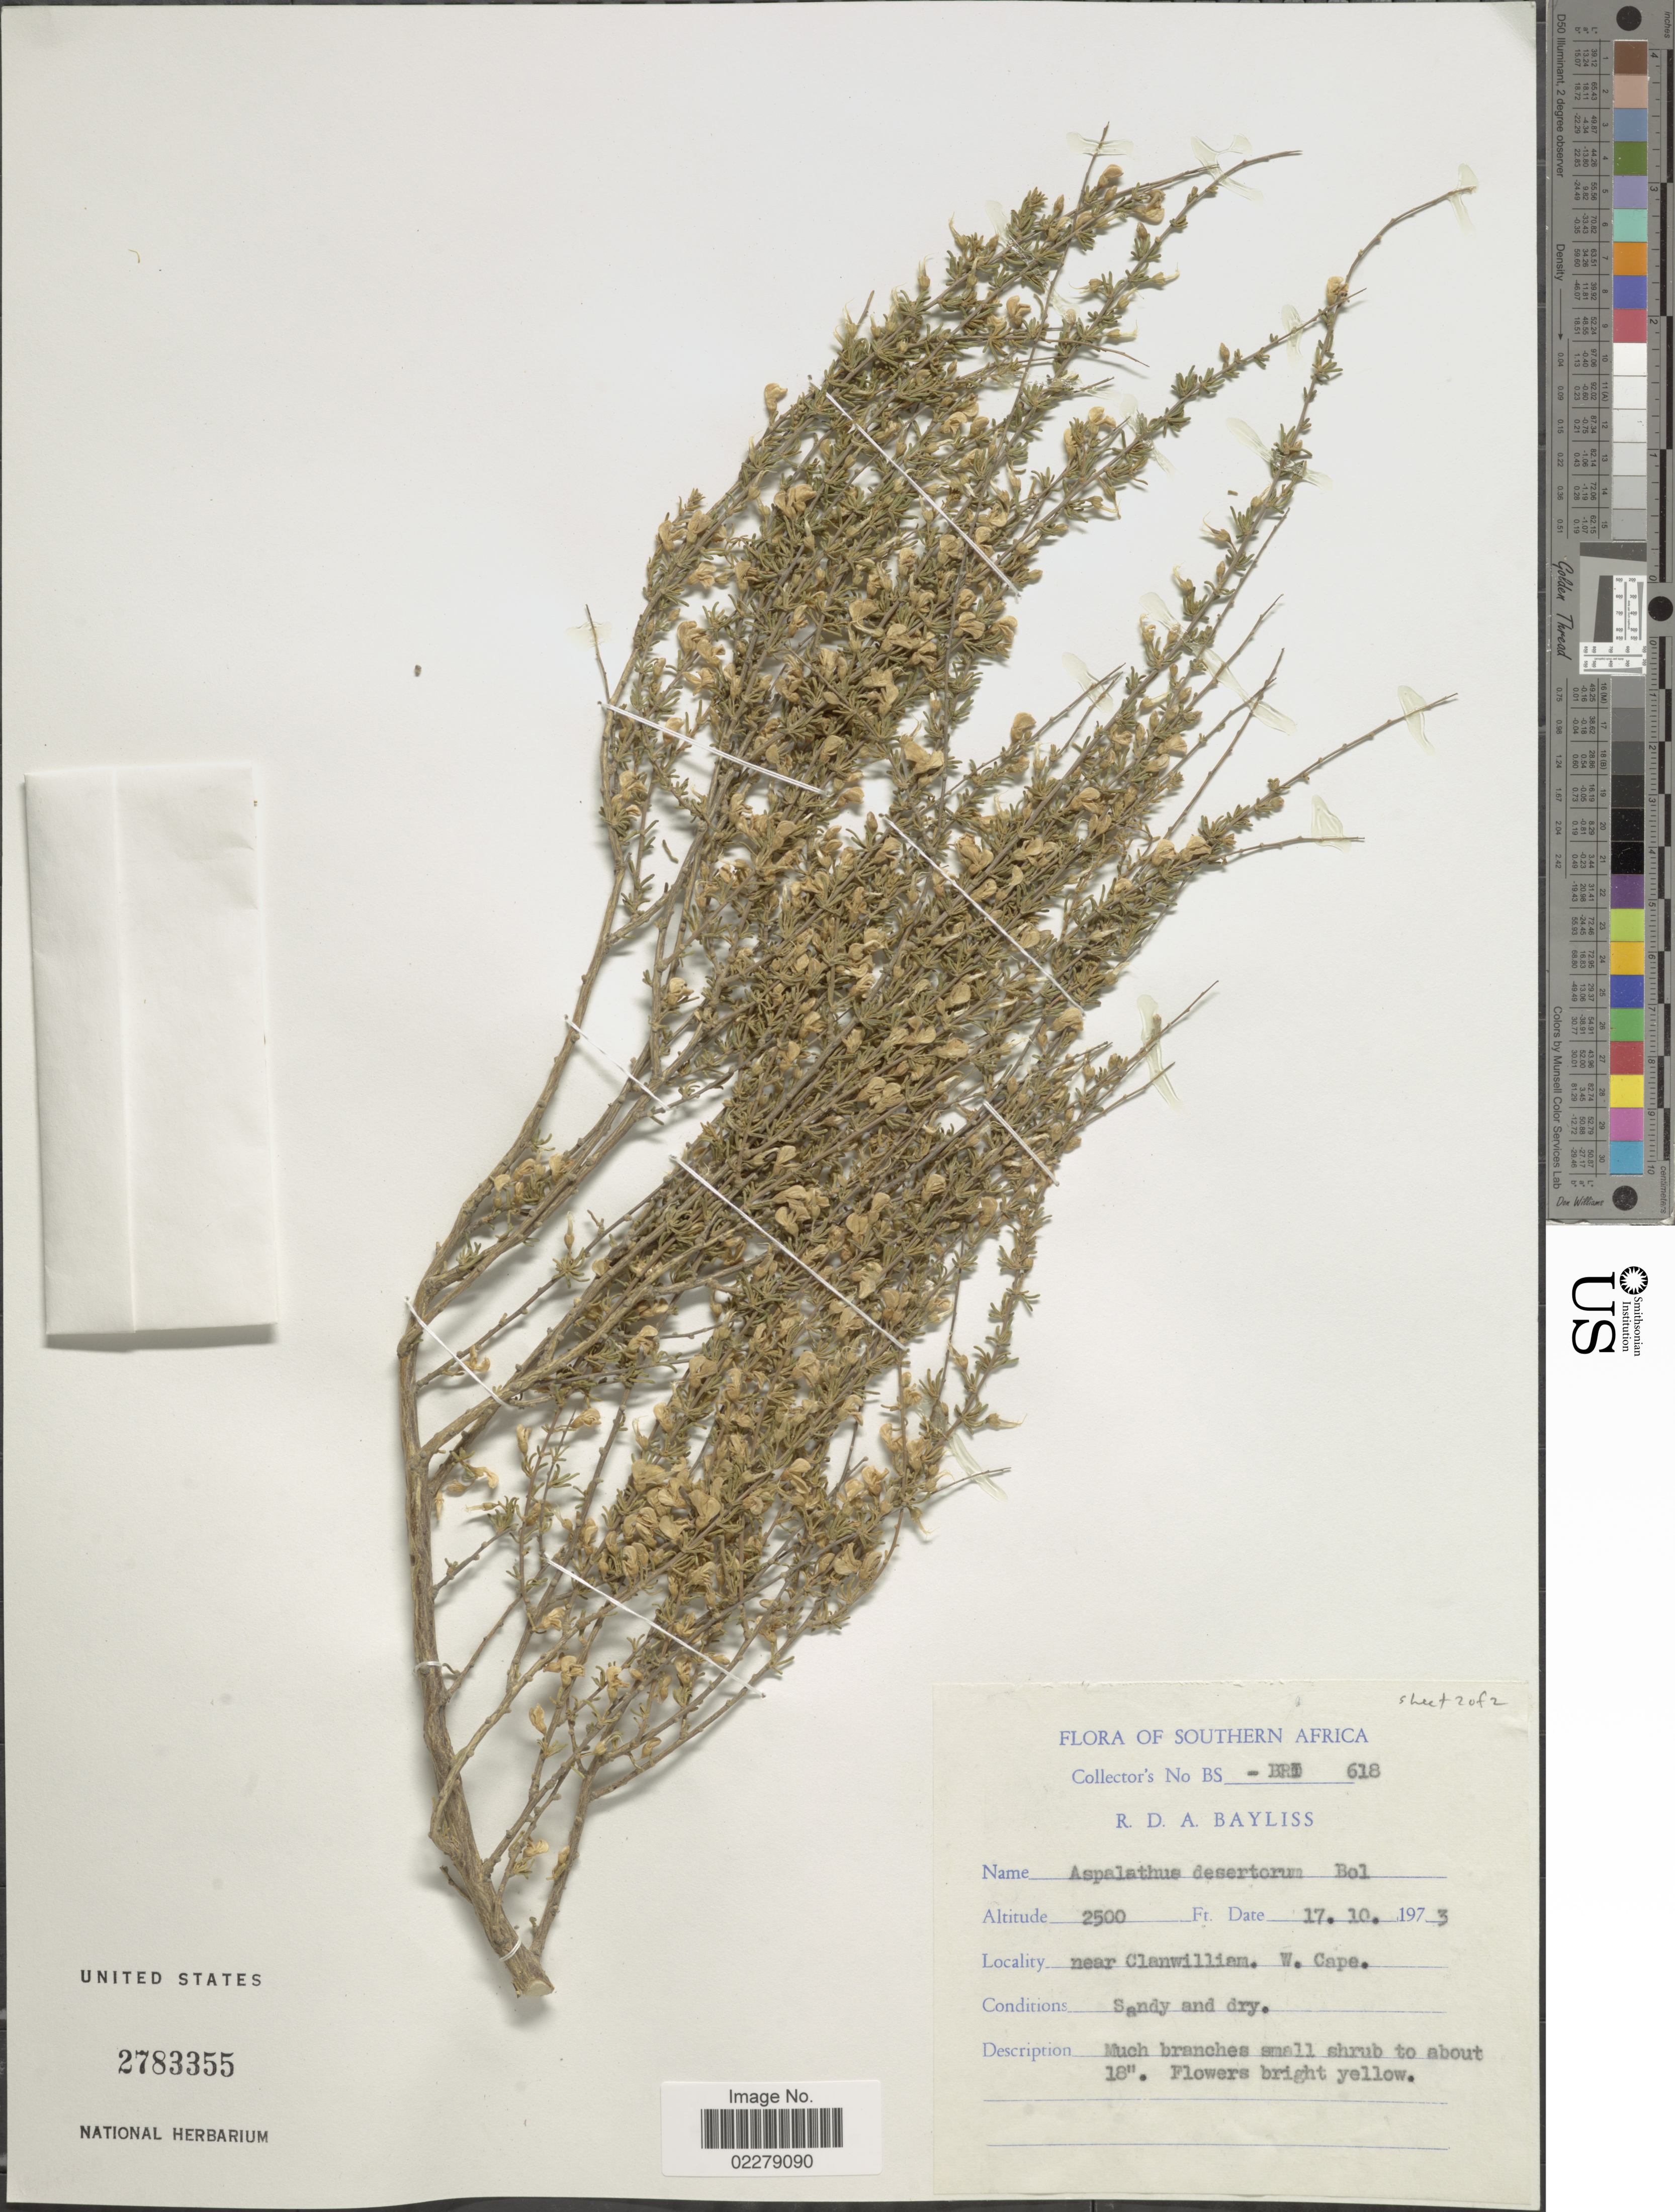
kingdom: Plantae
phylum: Tracheophyta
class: Magnoliopsida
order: Fabales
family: Fabaceae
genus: Aspalathus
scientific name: Aspalathus desertorum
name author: Bolus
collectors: R. Bayliss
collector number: BS BRI618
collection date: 1973-10-17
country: South Africa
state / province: Western Cape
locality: Southern Africa. Near Clanwilliam, W. Cape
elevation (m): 762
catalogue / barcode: US 2783355